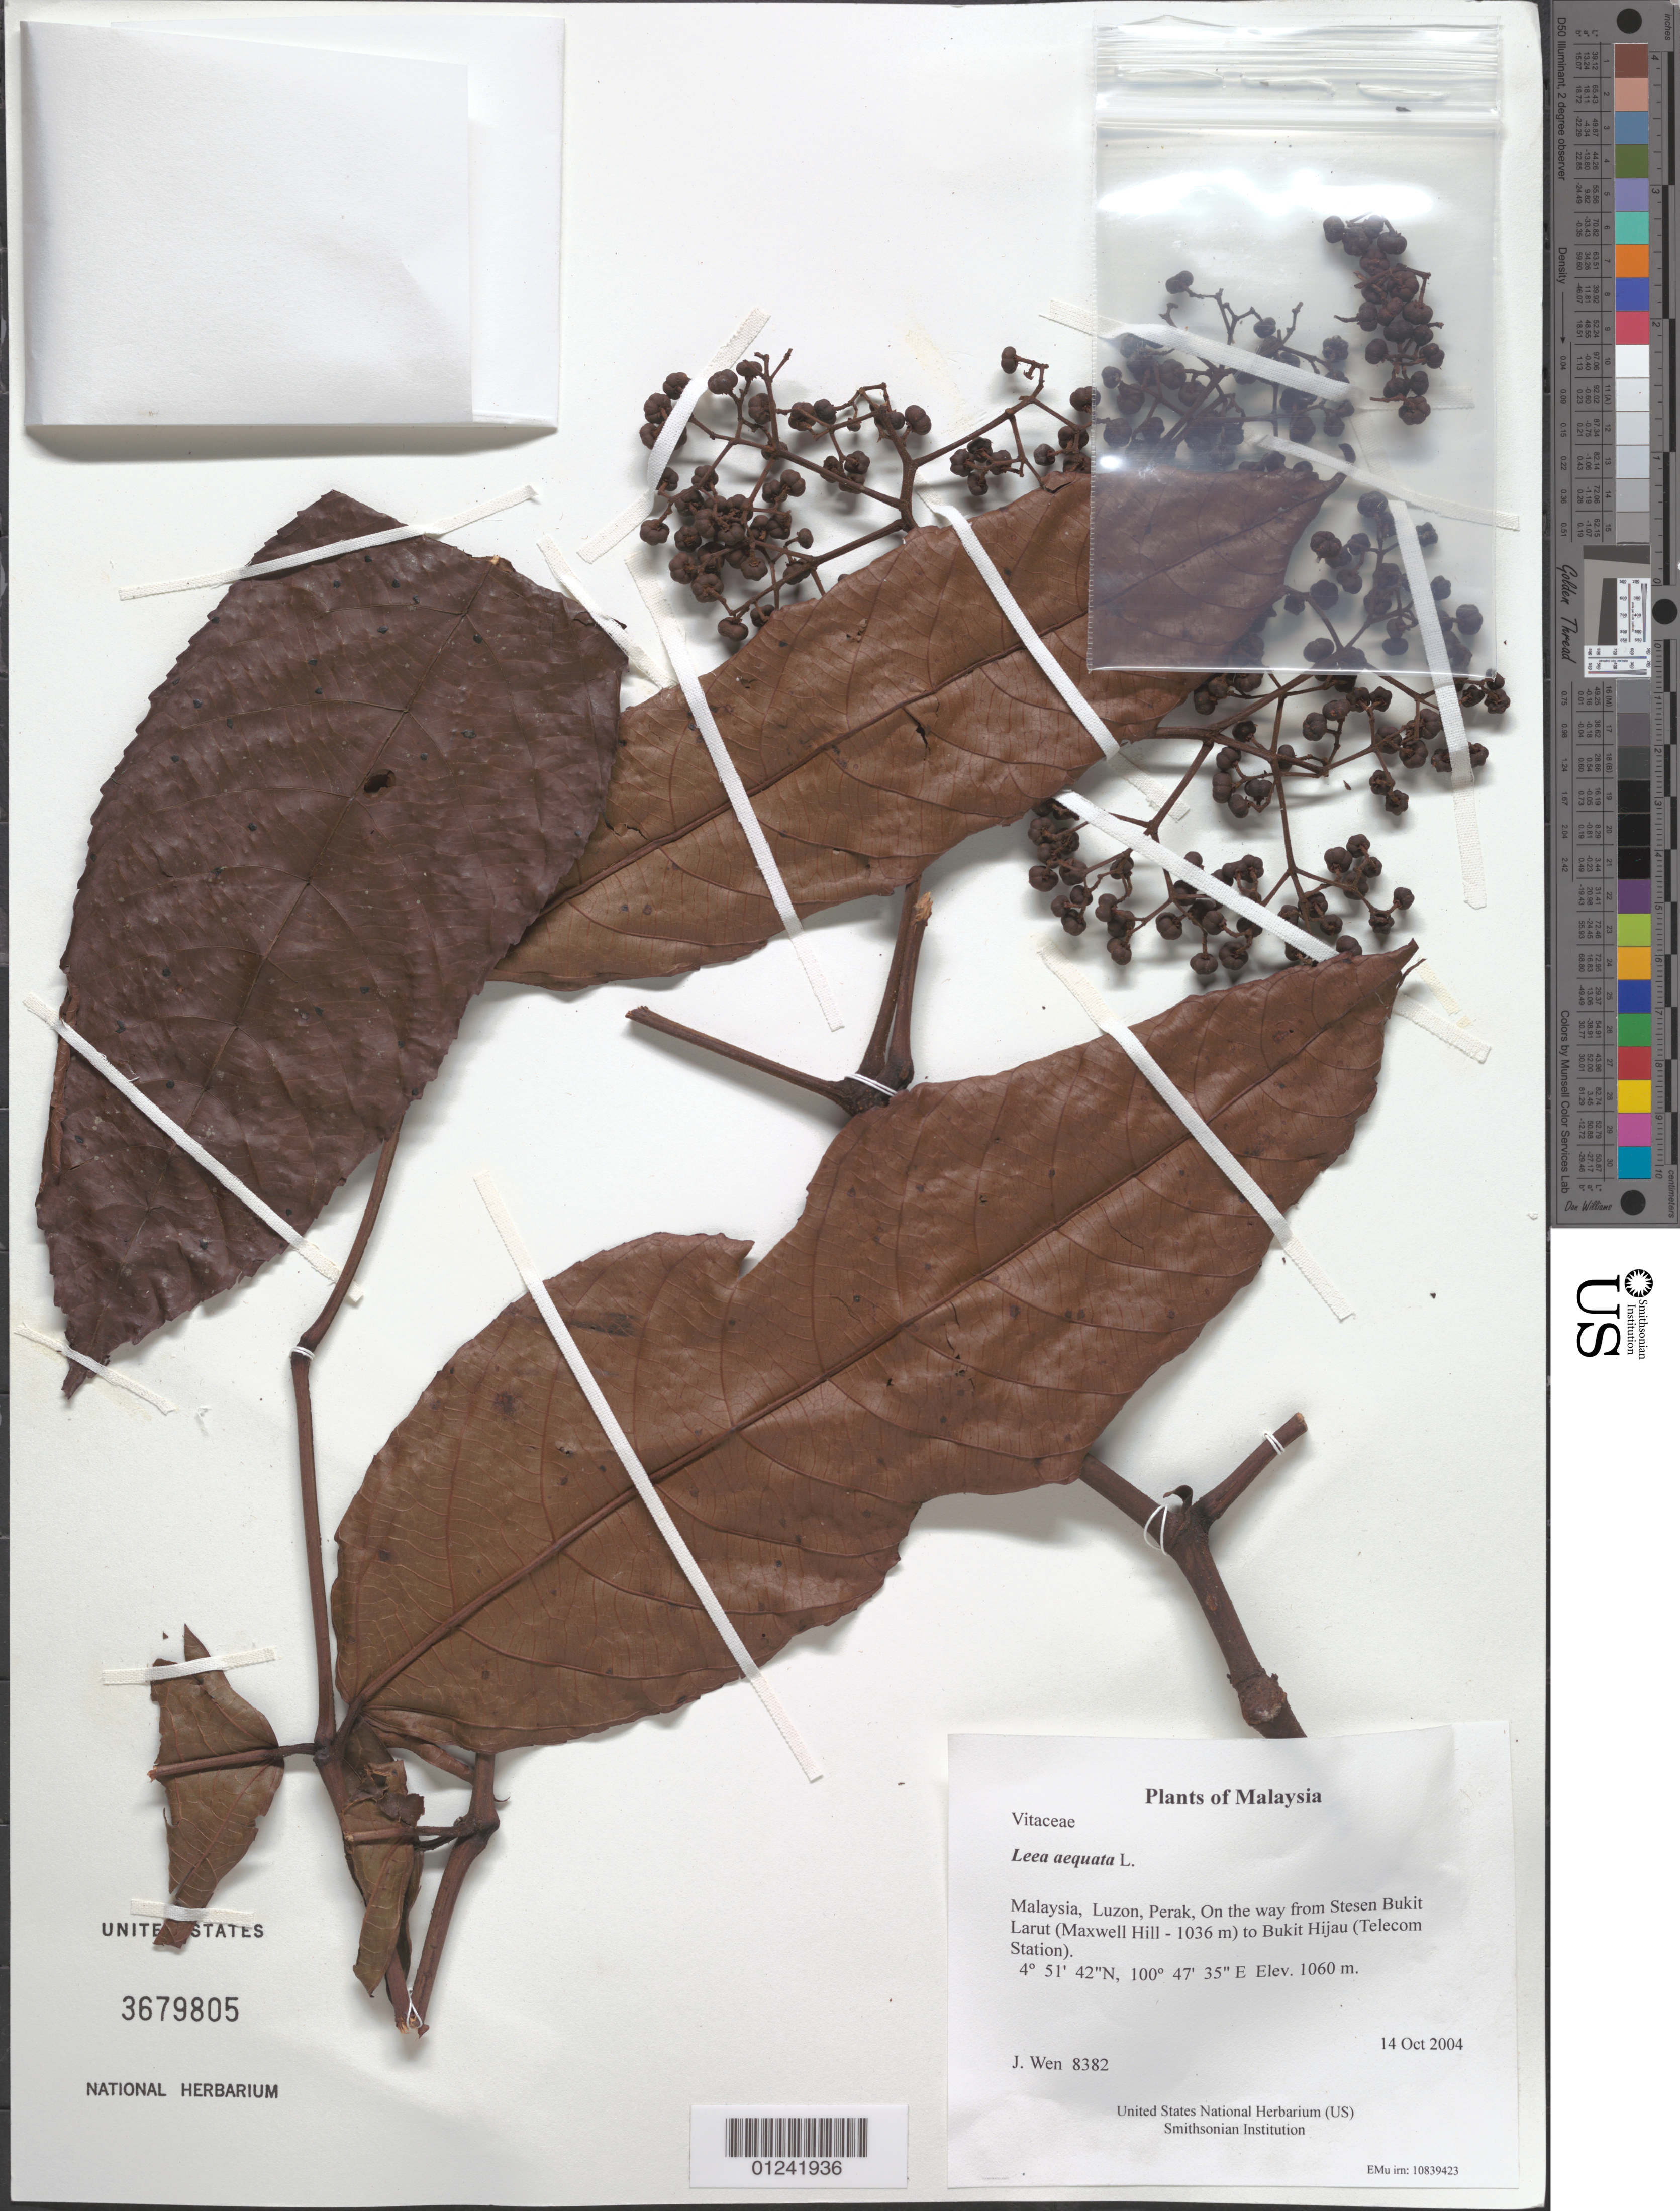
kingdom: Plantae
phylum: Tracheophyta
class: Magnoliopsida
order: Vitales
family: Vitaceae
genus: Leea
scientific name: Leea aequata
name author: L.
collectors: J. Wen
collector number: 8382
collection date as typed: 14 Oct 2004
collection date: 2004-10-14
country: Malaysia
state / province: Perak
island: Luzon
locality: On the way from Stesen Bukit Larut (Maxwell Hill - 1036 m) to Bukit Hijau (Telecom Station).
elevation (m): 1060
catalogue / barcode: US 3679805